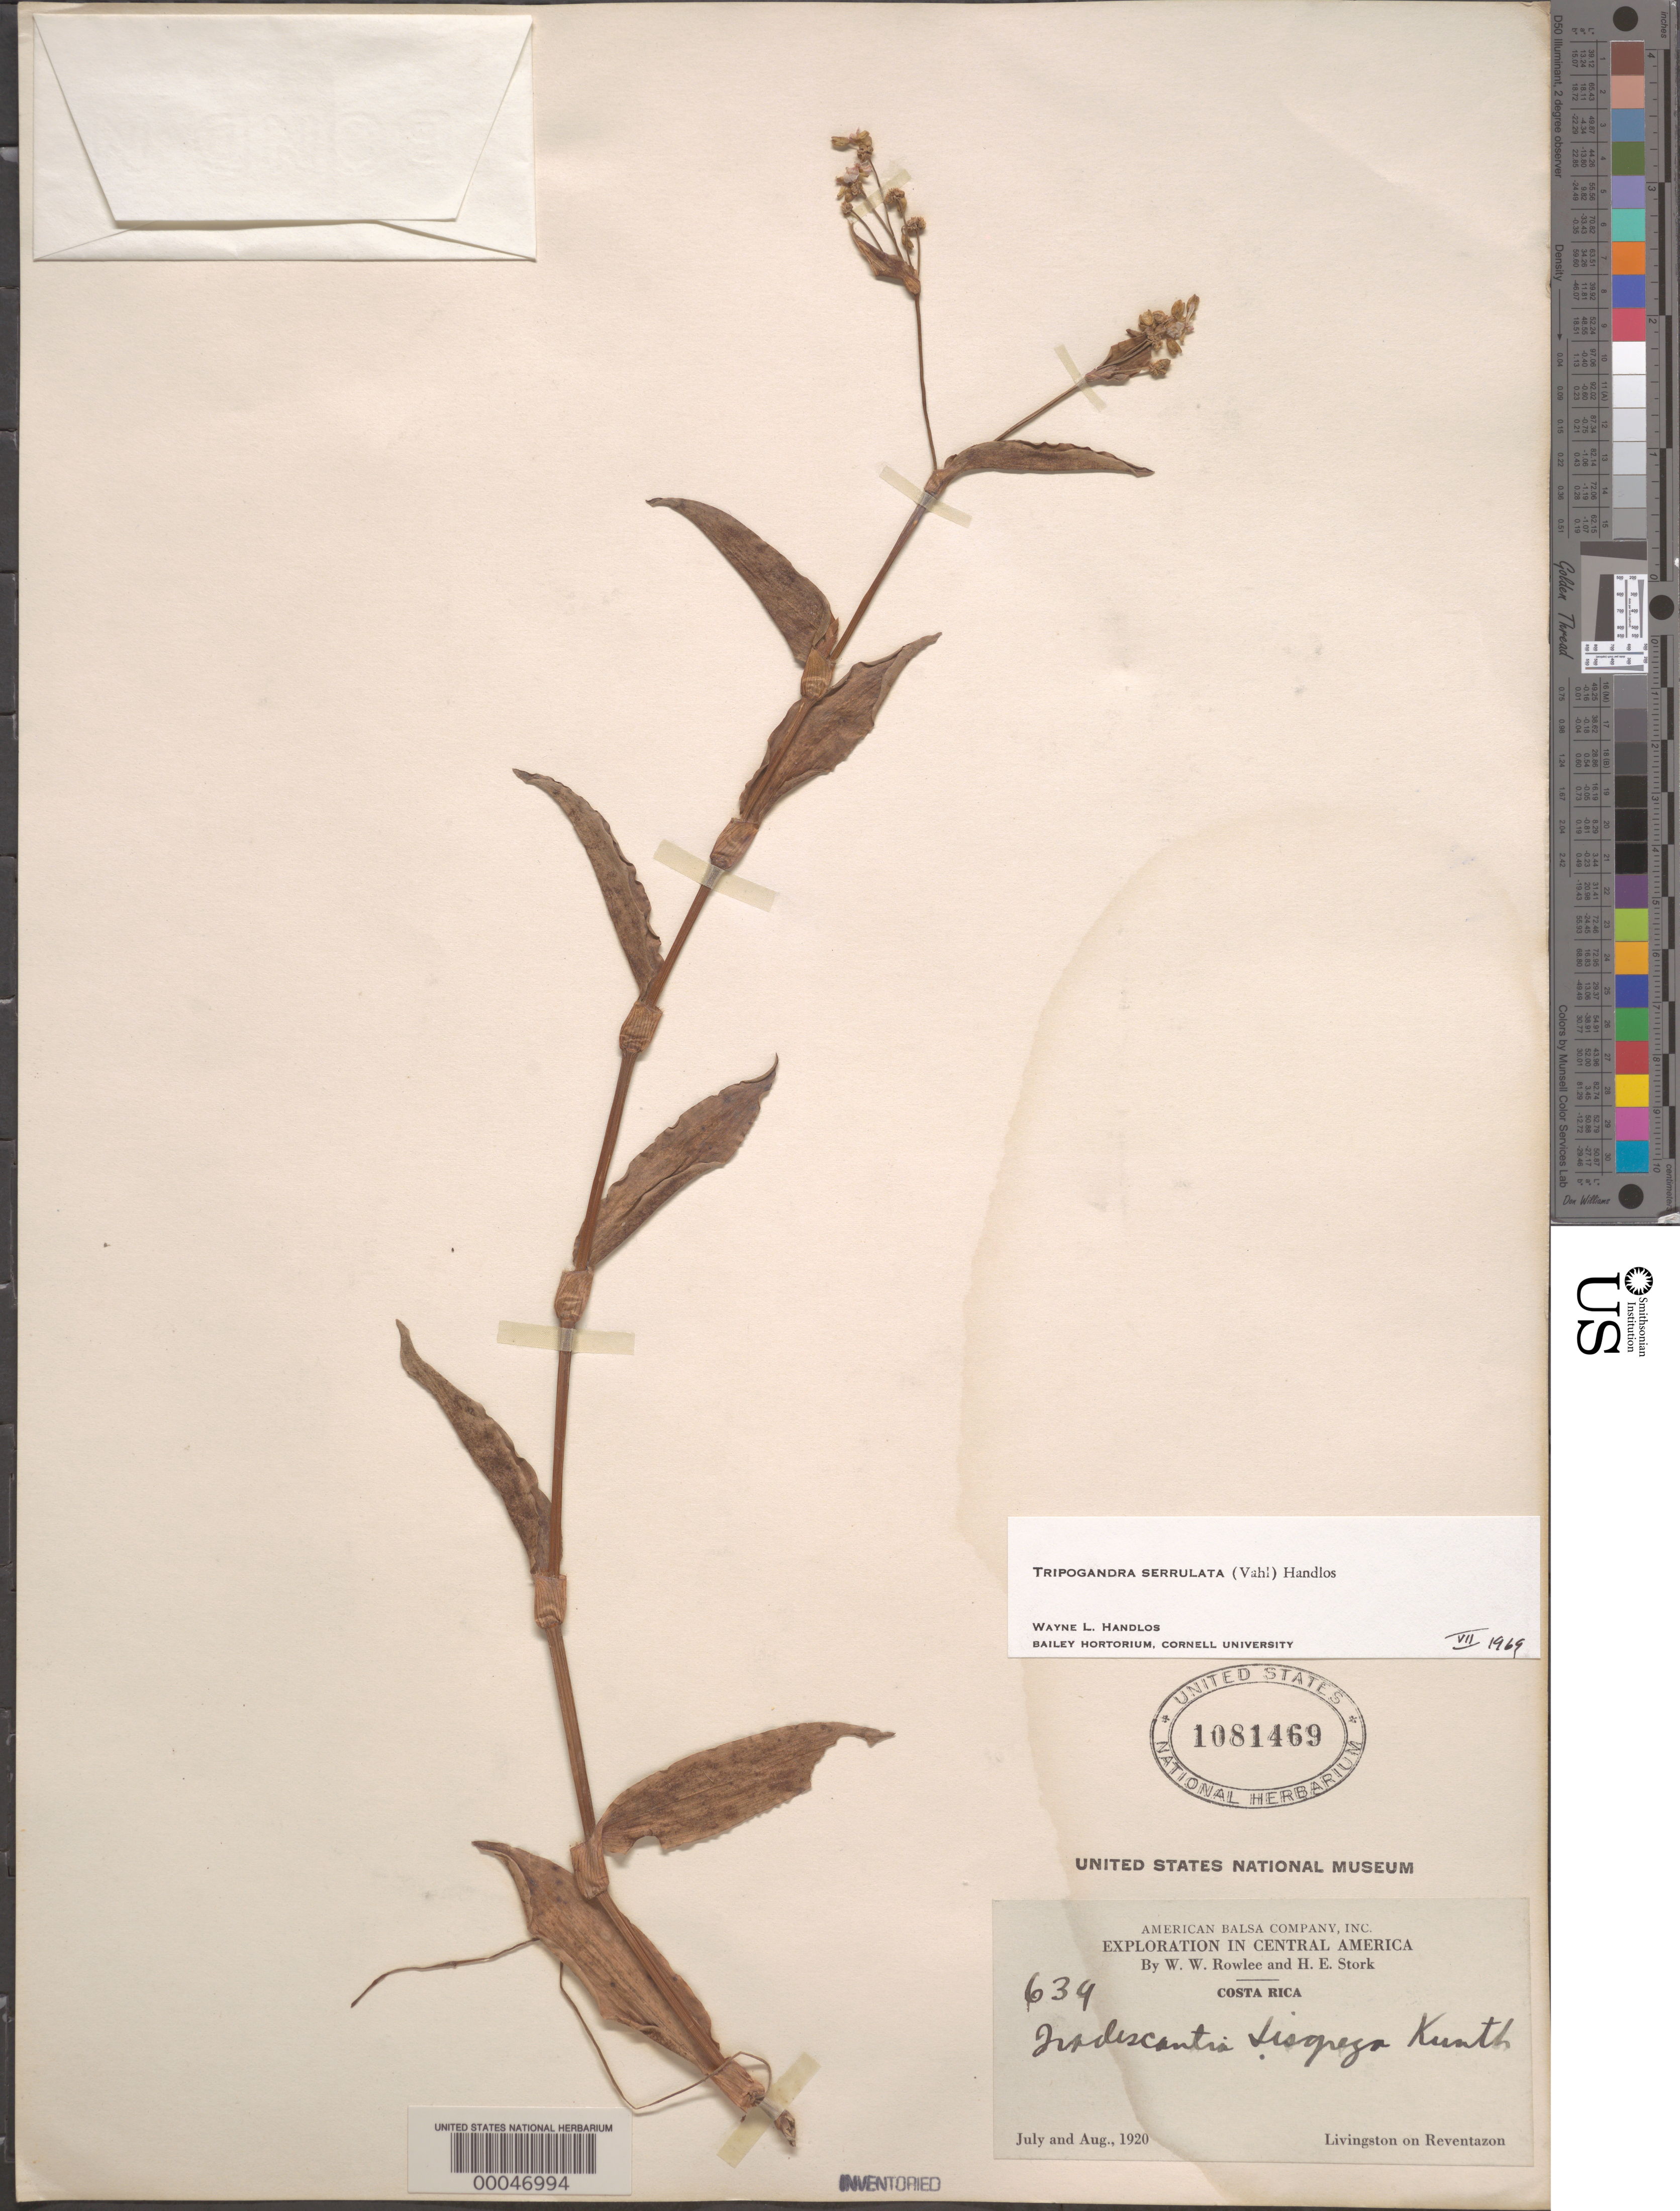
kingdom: Plantae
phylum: Tracheophyta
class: Liliopsida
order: Commelinales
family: Commelinaceae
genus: Tripogandra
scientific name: Tripogandra serrulata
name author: (Vahl) Handlos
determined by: Handlos, W. L.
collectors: W. W. Rowlee & H. E. Stork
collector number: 639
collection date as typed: Jul 1920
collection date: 1920-07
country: Costa Rica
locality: Livingston on Reventazon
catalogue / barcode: US 1081469